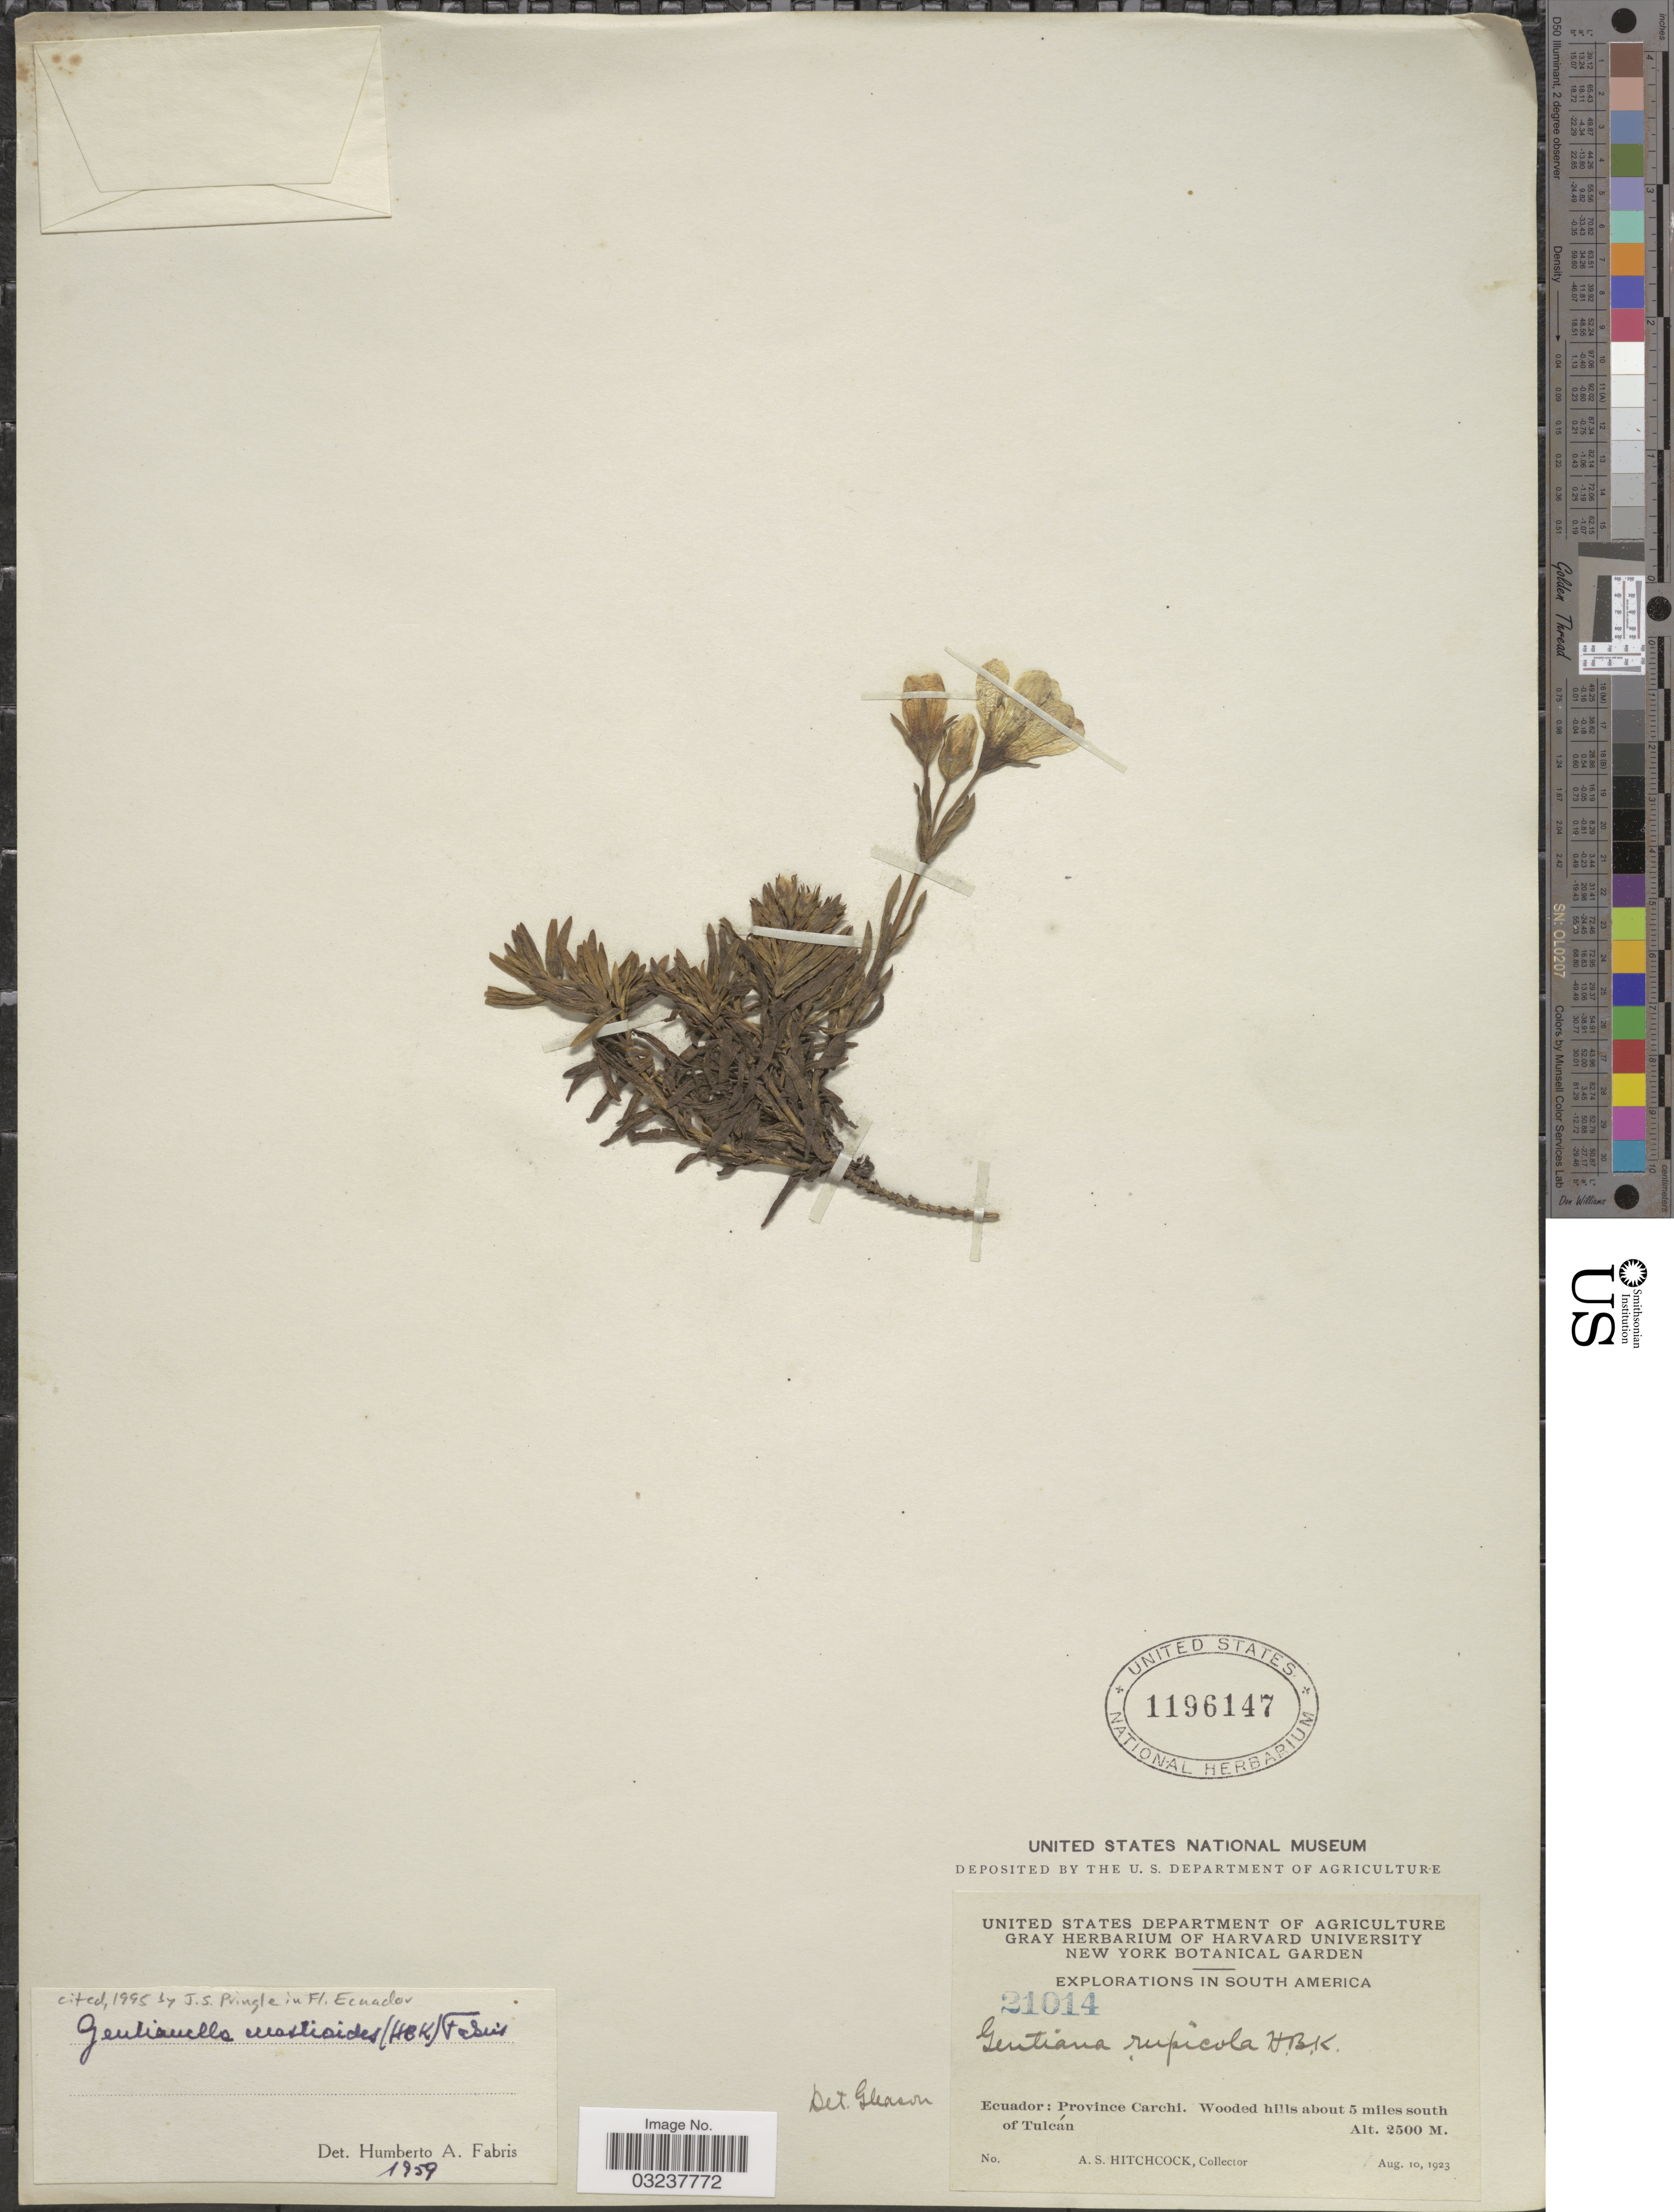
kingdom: Plantae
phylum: Tracheophyta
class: Magnoliopsida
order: Gentianales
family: Gentianaceae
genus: Gentianella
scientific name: Gentianella cernua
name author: (Kunth) Fabris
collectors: A. S. Hitchcock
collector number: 21014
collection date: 1923-08-10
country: Ecuador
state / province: Carchi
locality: Wooded hills about 5 miles south of Tulcán.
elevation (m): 2500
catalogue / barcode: US 1196147